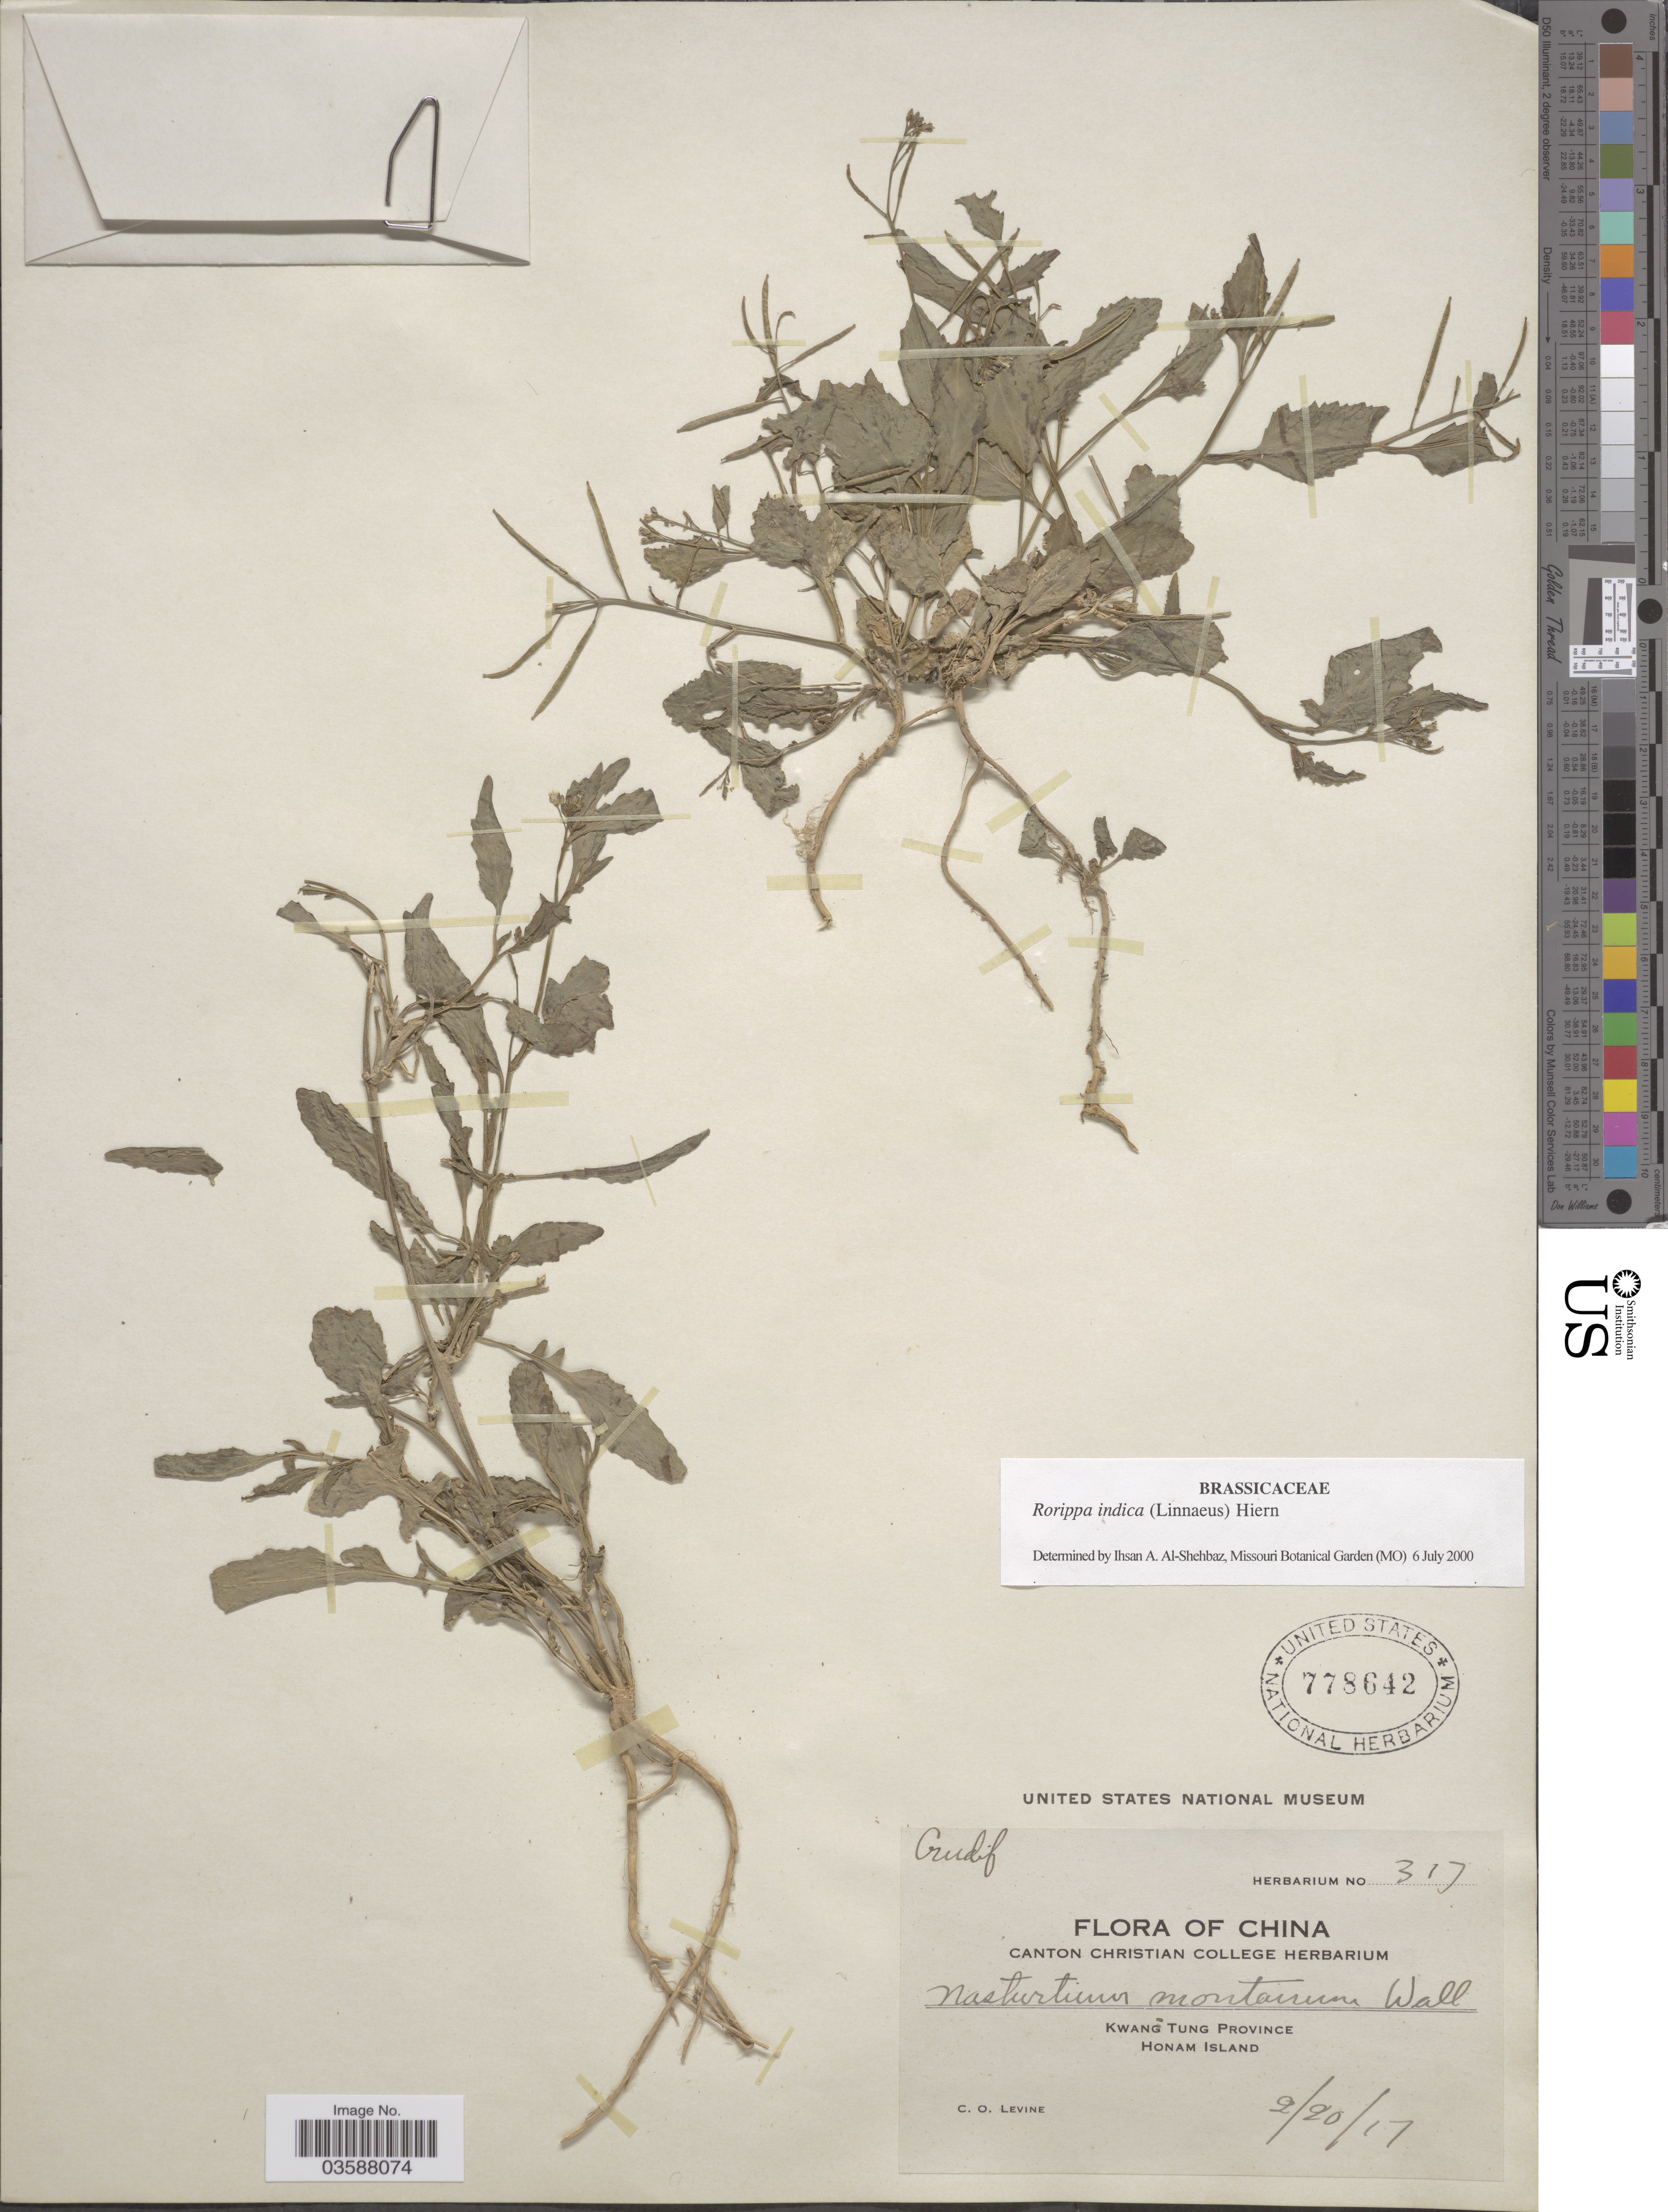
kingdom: Plantae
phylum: Tracheophyta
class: Magnoliopsida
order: Brassicales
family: Brassicaceae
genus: Rorippa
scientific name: Rorippa indica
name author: (L.) Hiern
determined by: Al-Shehbaz, I. A., (MO), Missouri Botanical Garden (UNITED STATES)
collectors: C. O. Levine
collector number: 317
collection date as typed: Transcribed d/m/y: 20/2/17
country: China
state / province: Guangdong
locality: Kwang Tung Province. Honam Island.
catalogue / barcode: US 778642